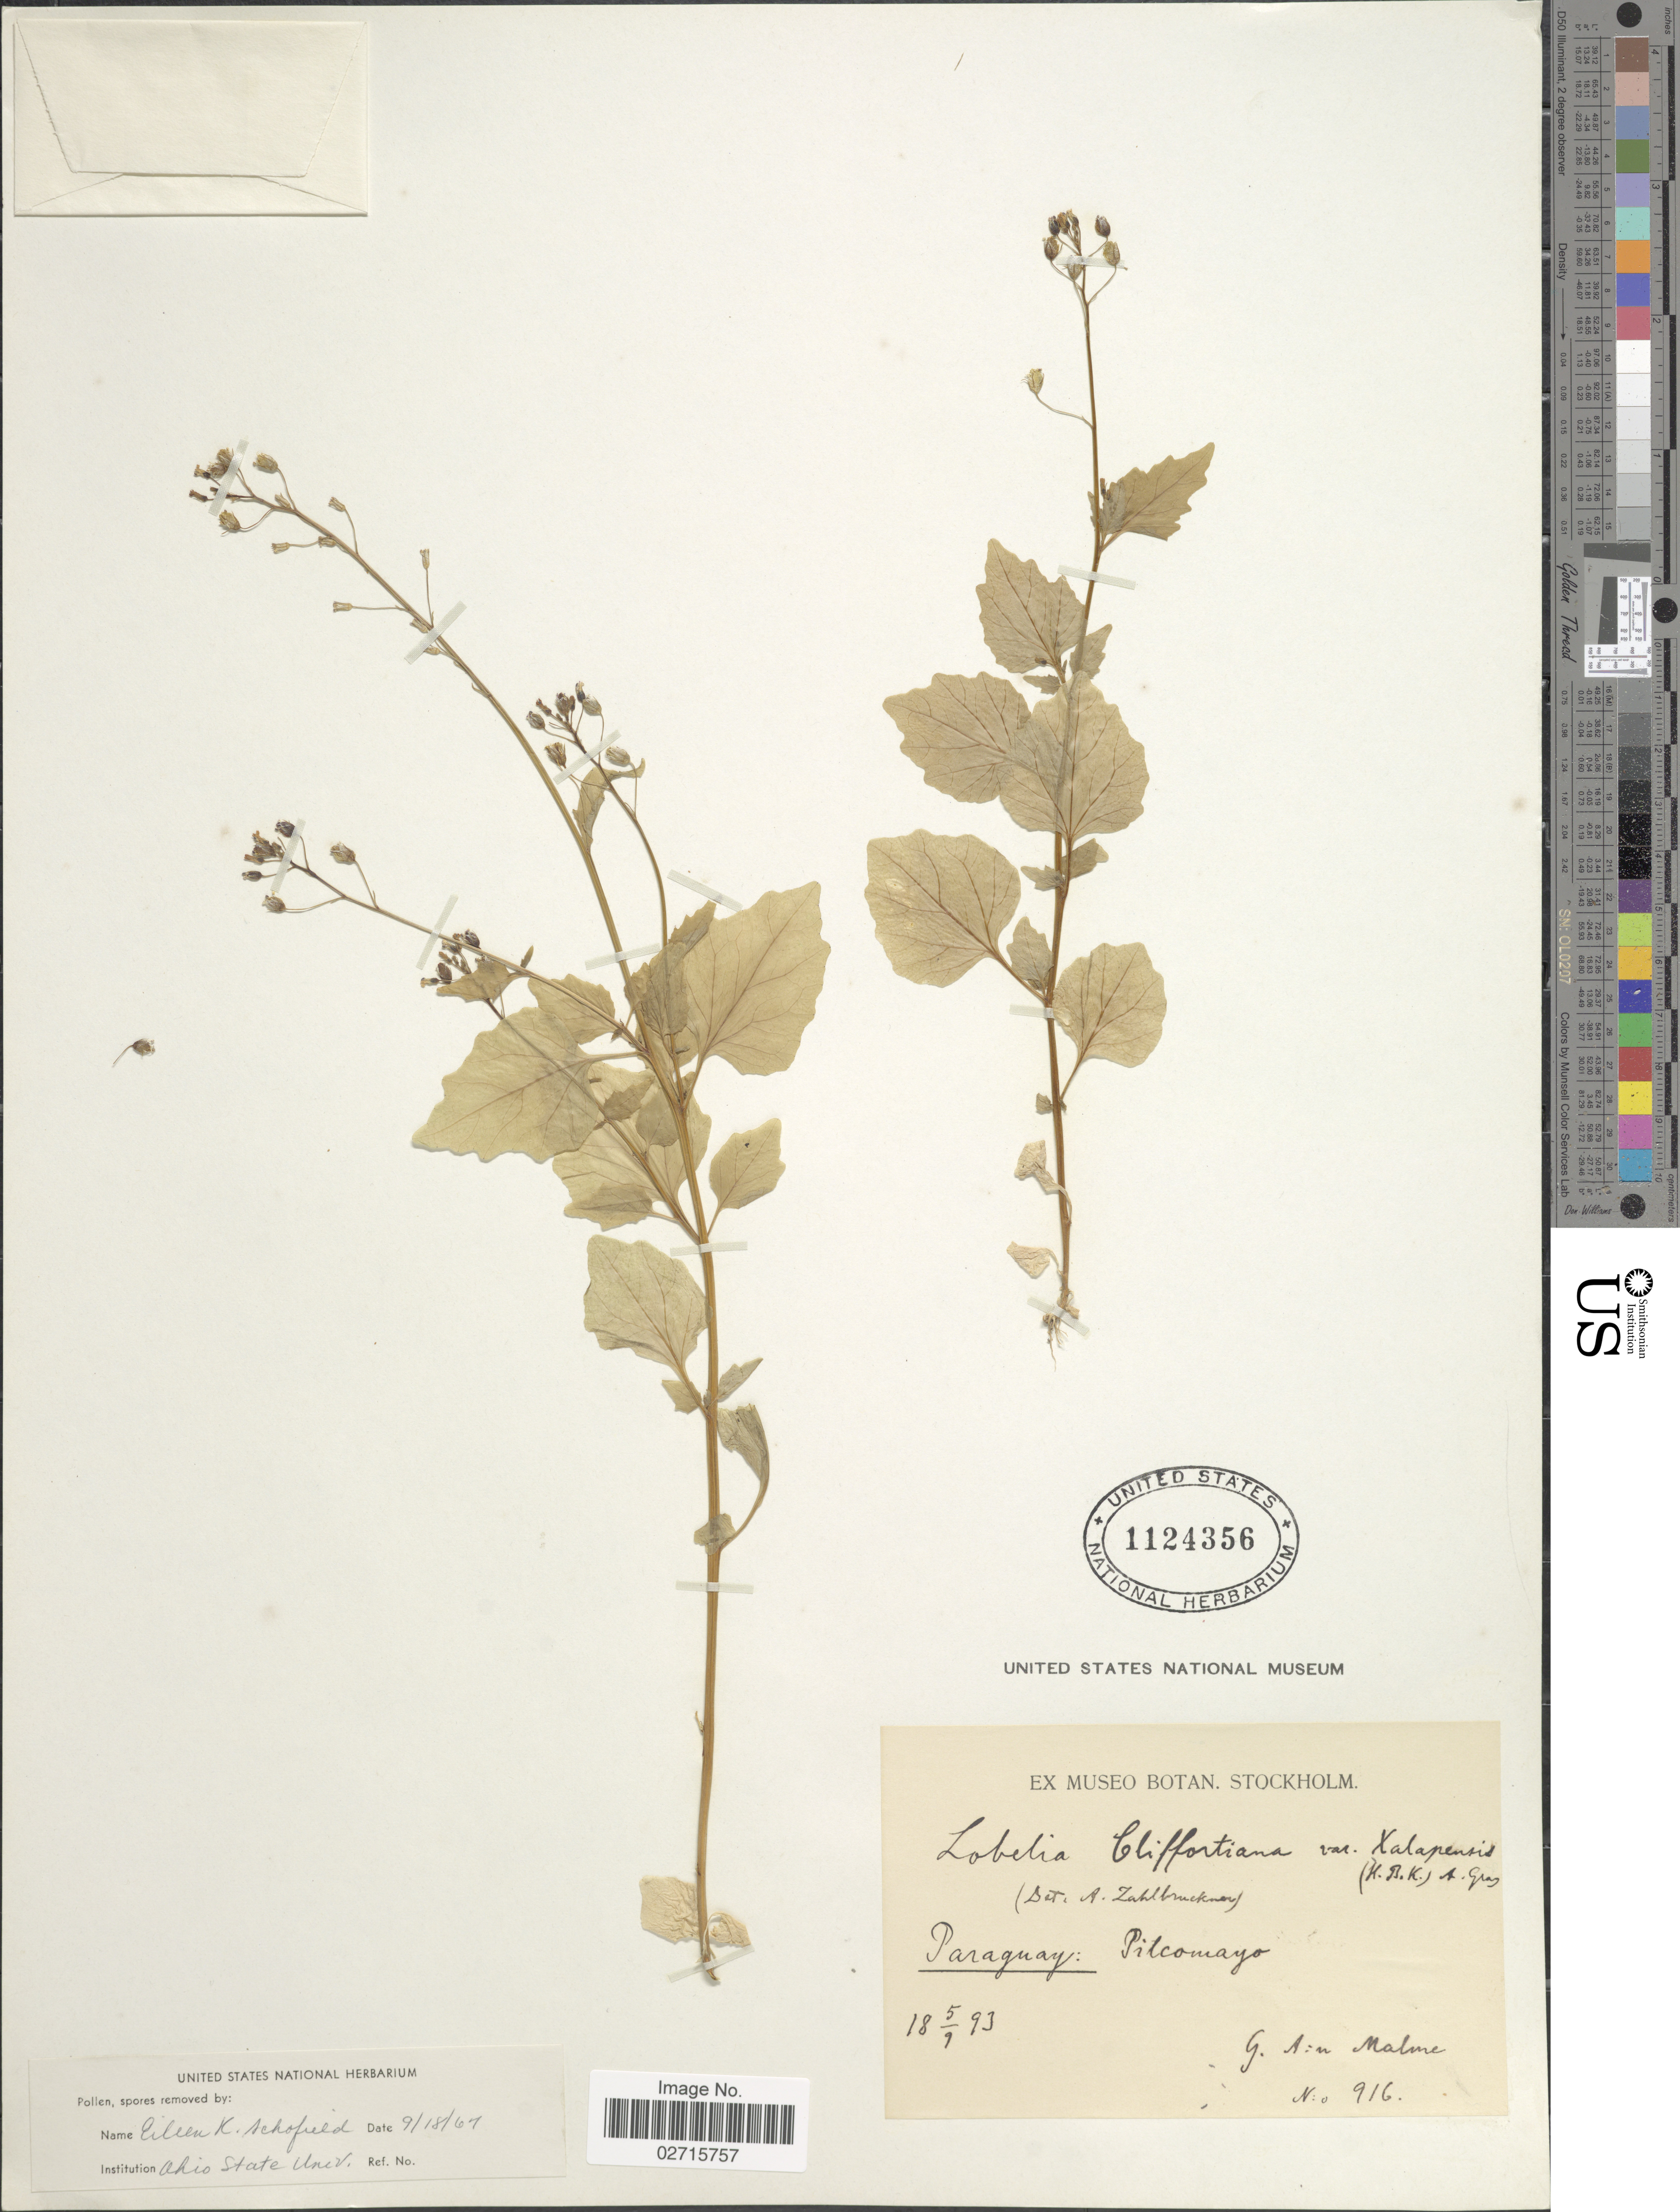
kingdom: Plantae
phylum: Tracheophyta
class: Magnoliopsida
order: Asterales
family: Campanulaceae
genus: Lobelia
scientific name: Lobelia xalapensis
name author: Kunth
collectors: G. O. A. Malme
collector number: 916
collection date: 1893-09-05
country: Paraguay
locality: Pitcomayo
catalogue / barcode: US 1124356